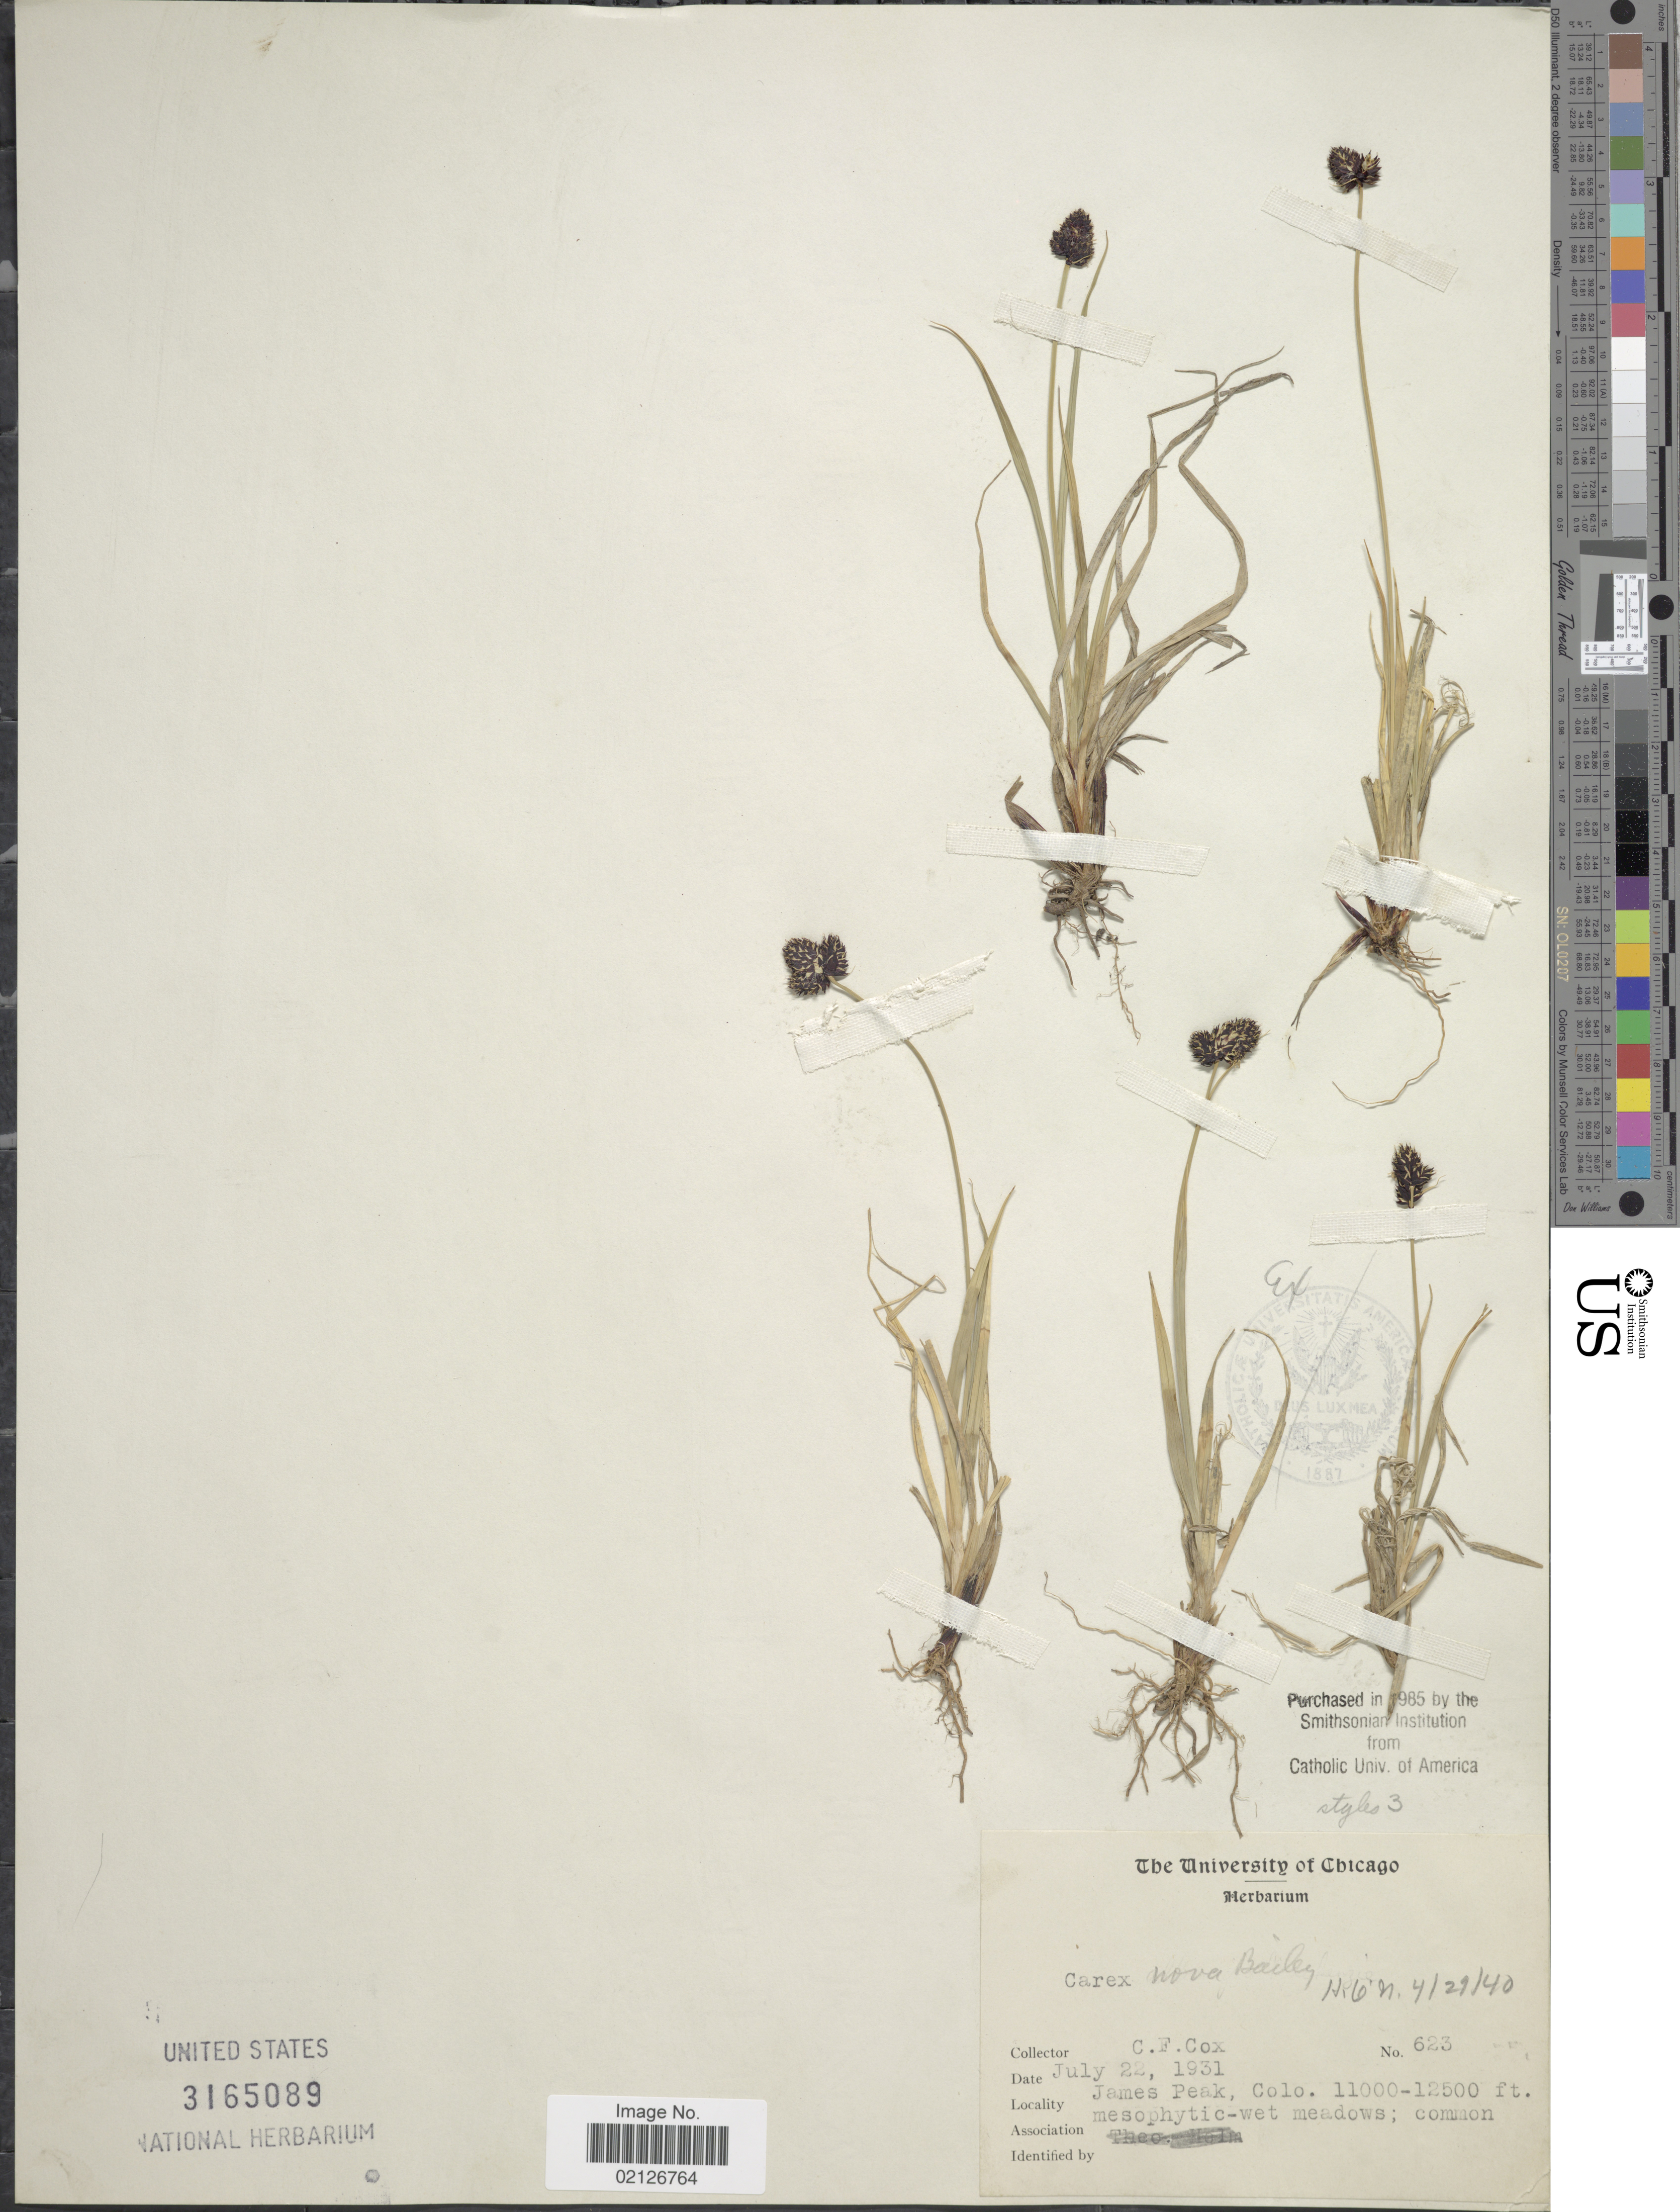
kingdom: Plantae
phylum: Tracheophyta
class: Liliopsida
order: Poales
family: Cyperaceae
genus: Carex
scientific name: Carex nova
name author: L.H. Bailey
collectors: C. Cox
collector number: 623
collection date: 1931-07-22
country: United States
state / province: Colorado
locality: James Peak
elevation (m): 3353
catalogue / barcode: US 3165089